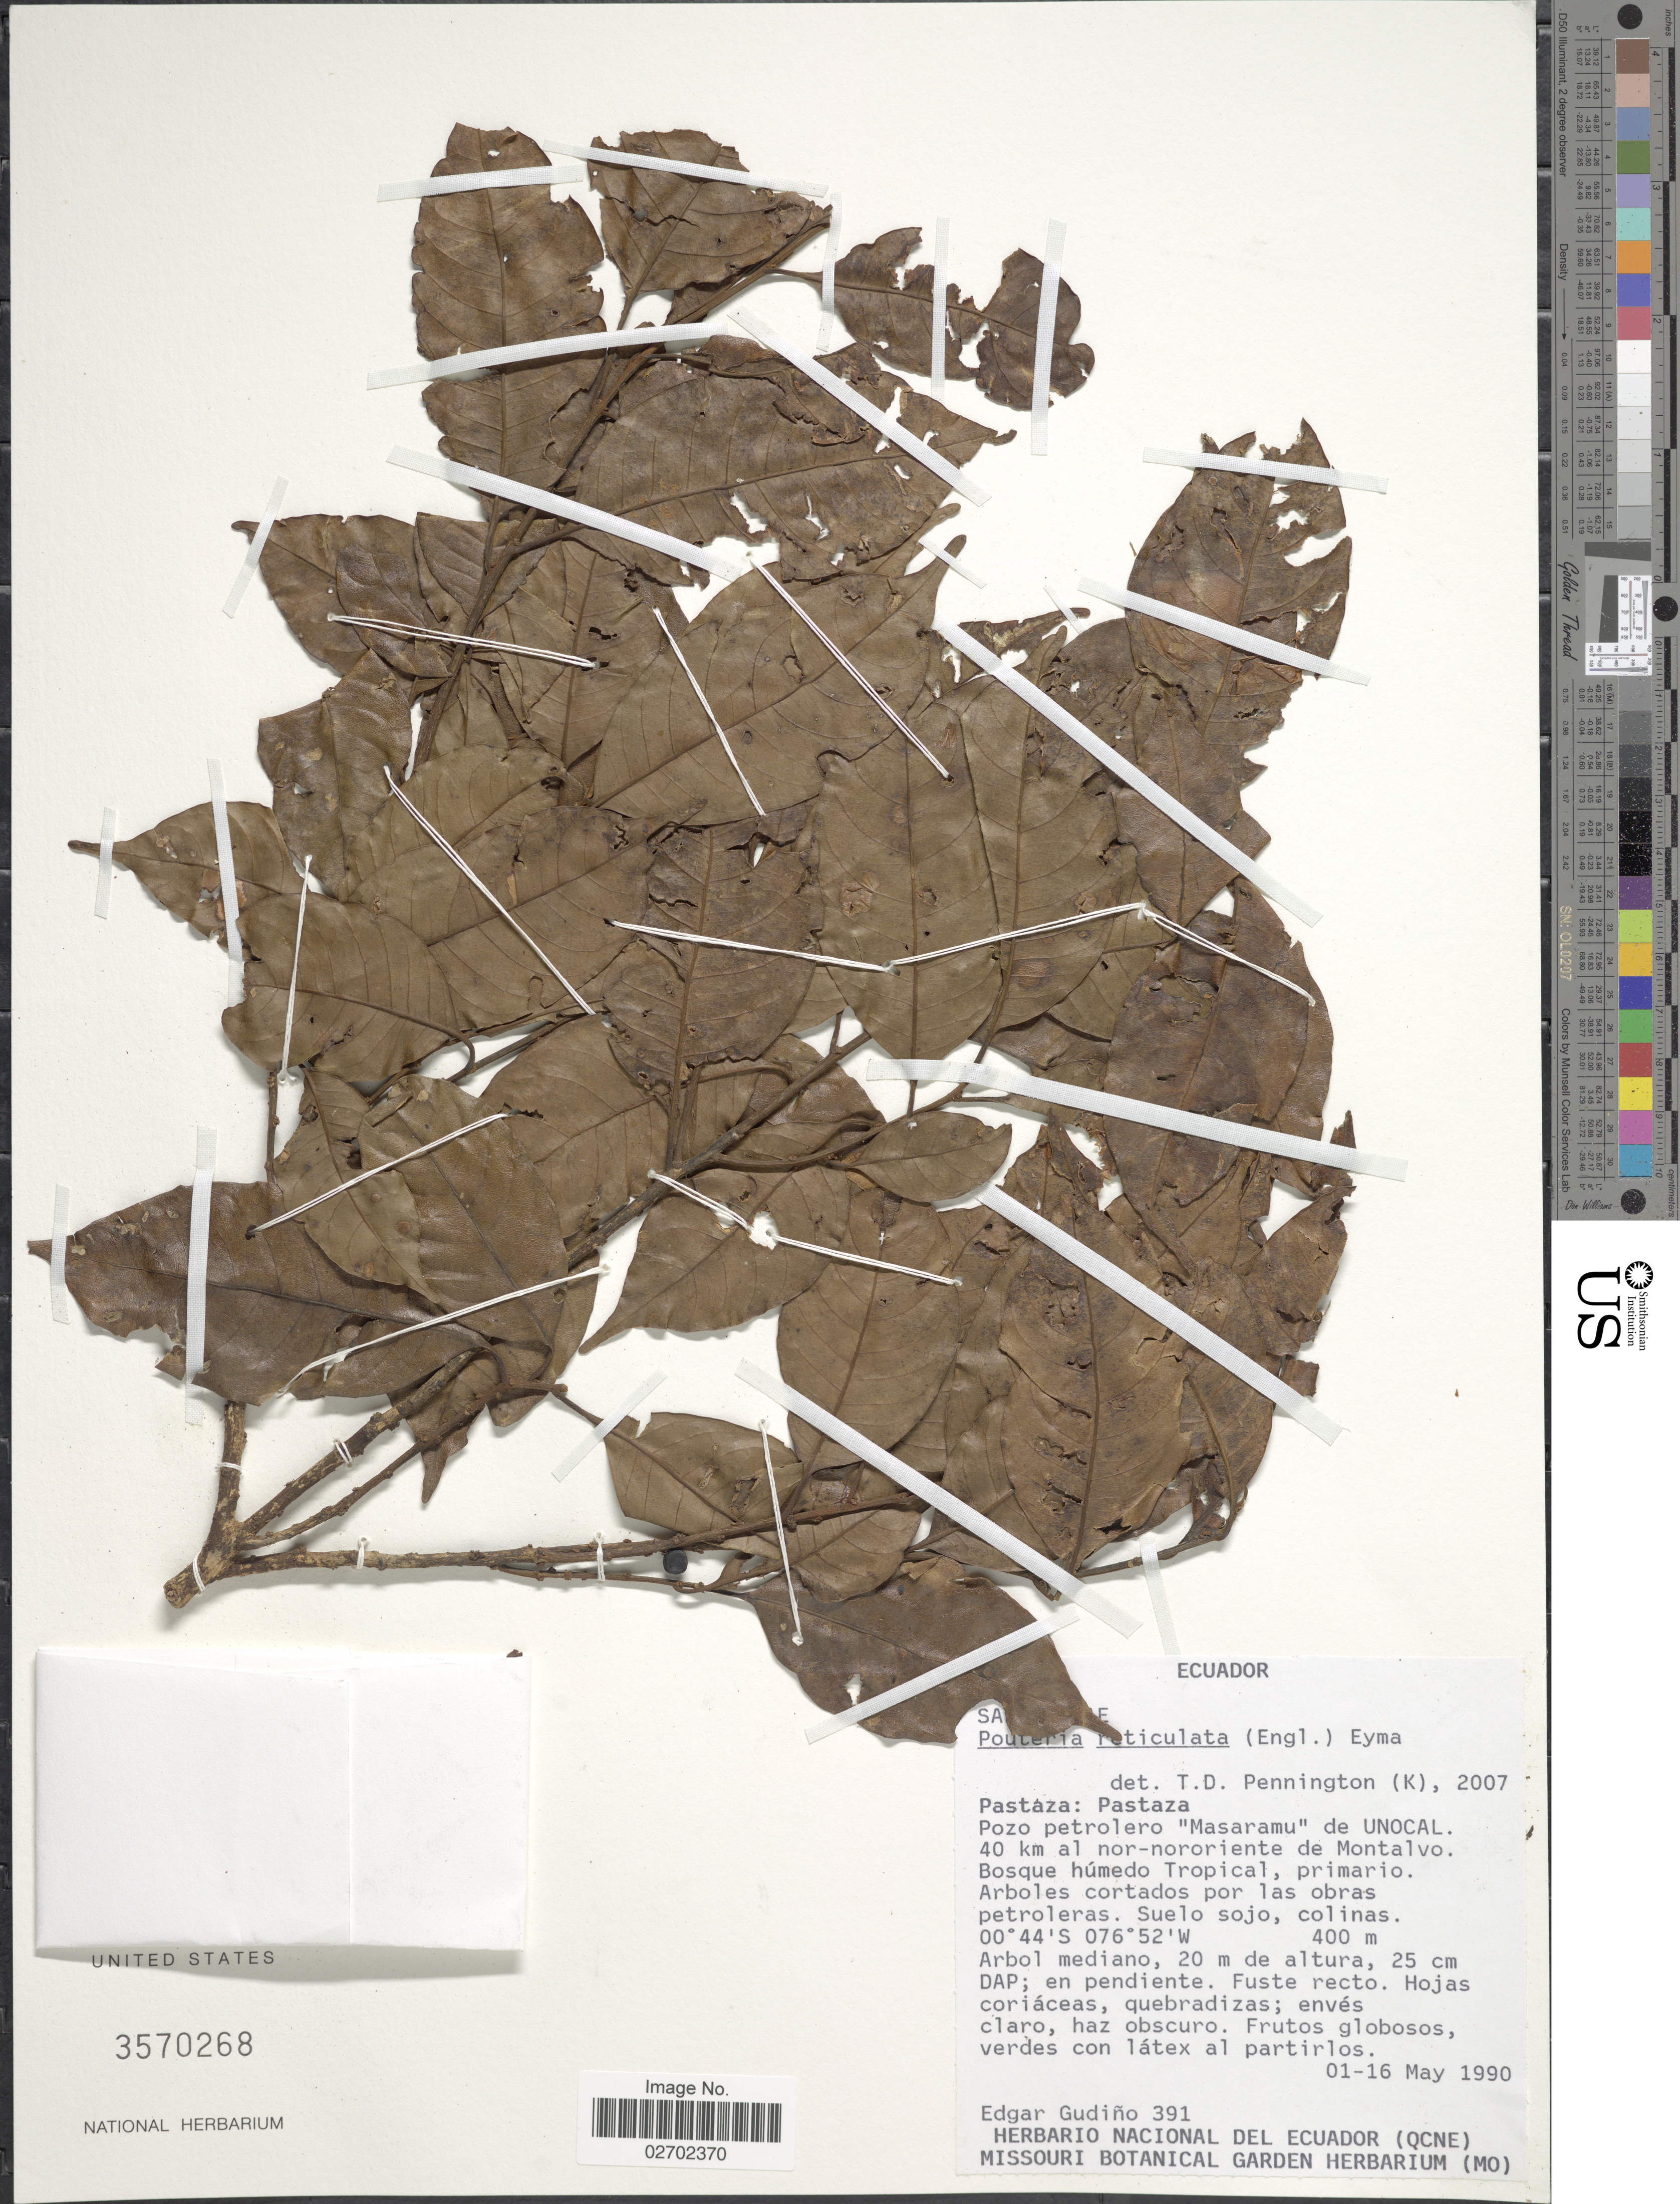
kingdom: Plantae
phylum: Tracheophyta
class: Magnoliopsida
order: Ericales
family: Sapotaceae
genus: Pouteria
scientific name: Pouteria reticulata subsp. reticulata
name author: (Engl.) Eyma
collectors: E. Gudiño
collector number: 391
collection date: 1990-05-01/1990-05-16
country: Ecuador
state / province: Pastaza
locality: Pastaza. Pozo petrolero "Masaramu"de UNOCAL. 40 km al nor-oriente de Montalvo.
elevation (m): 400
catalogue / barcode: US 3570268